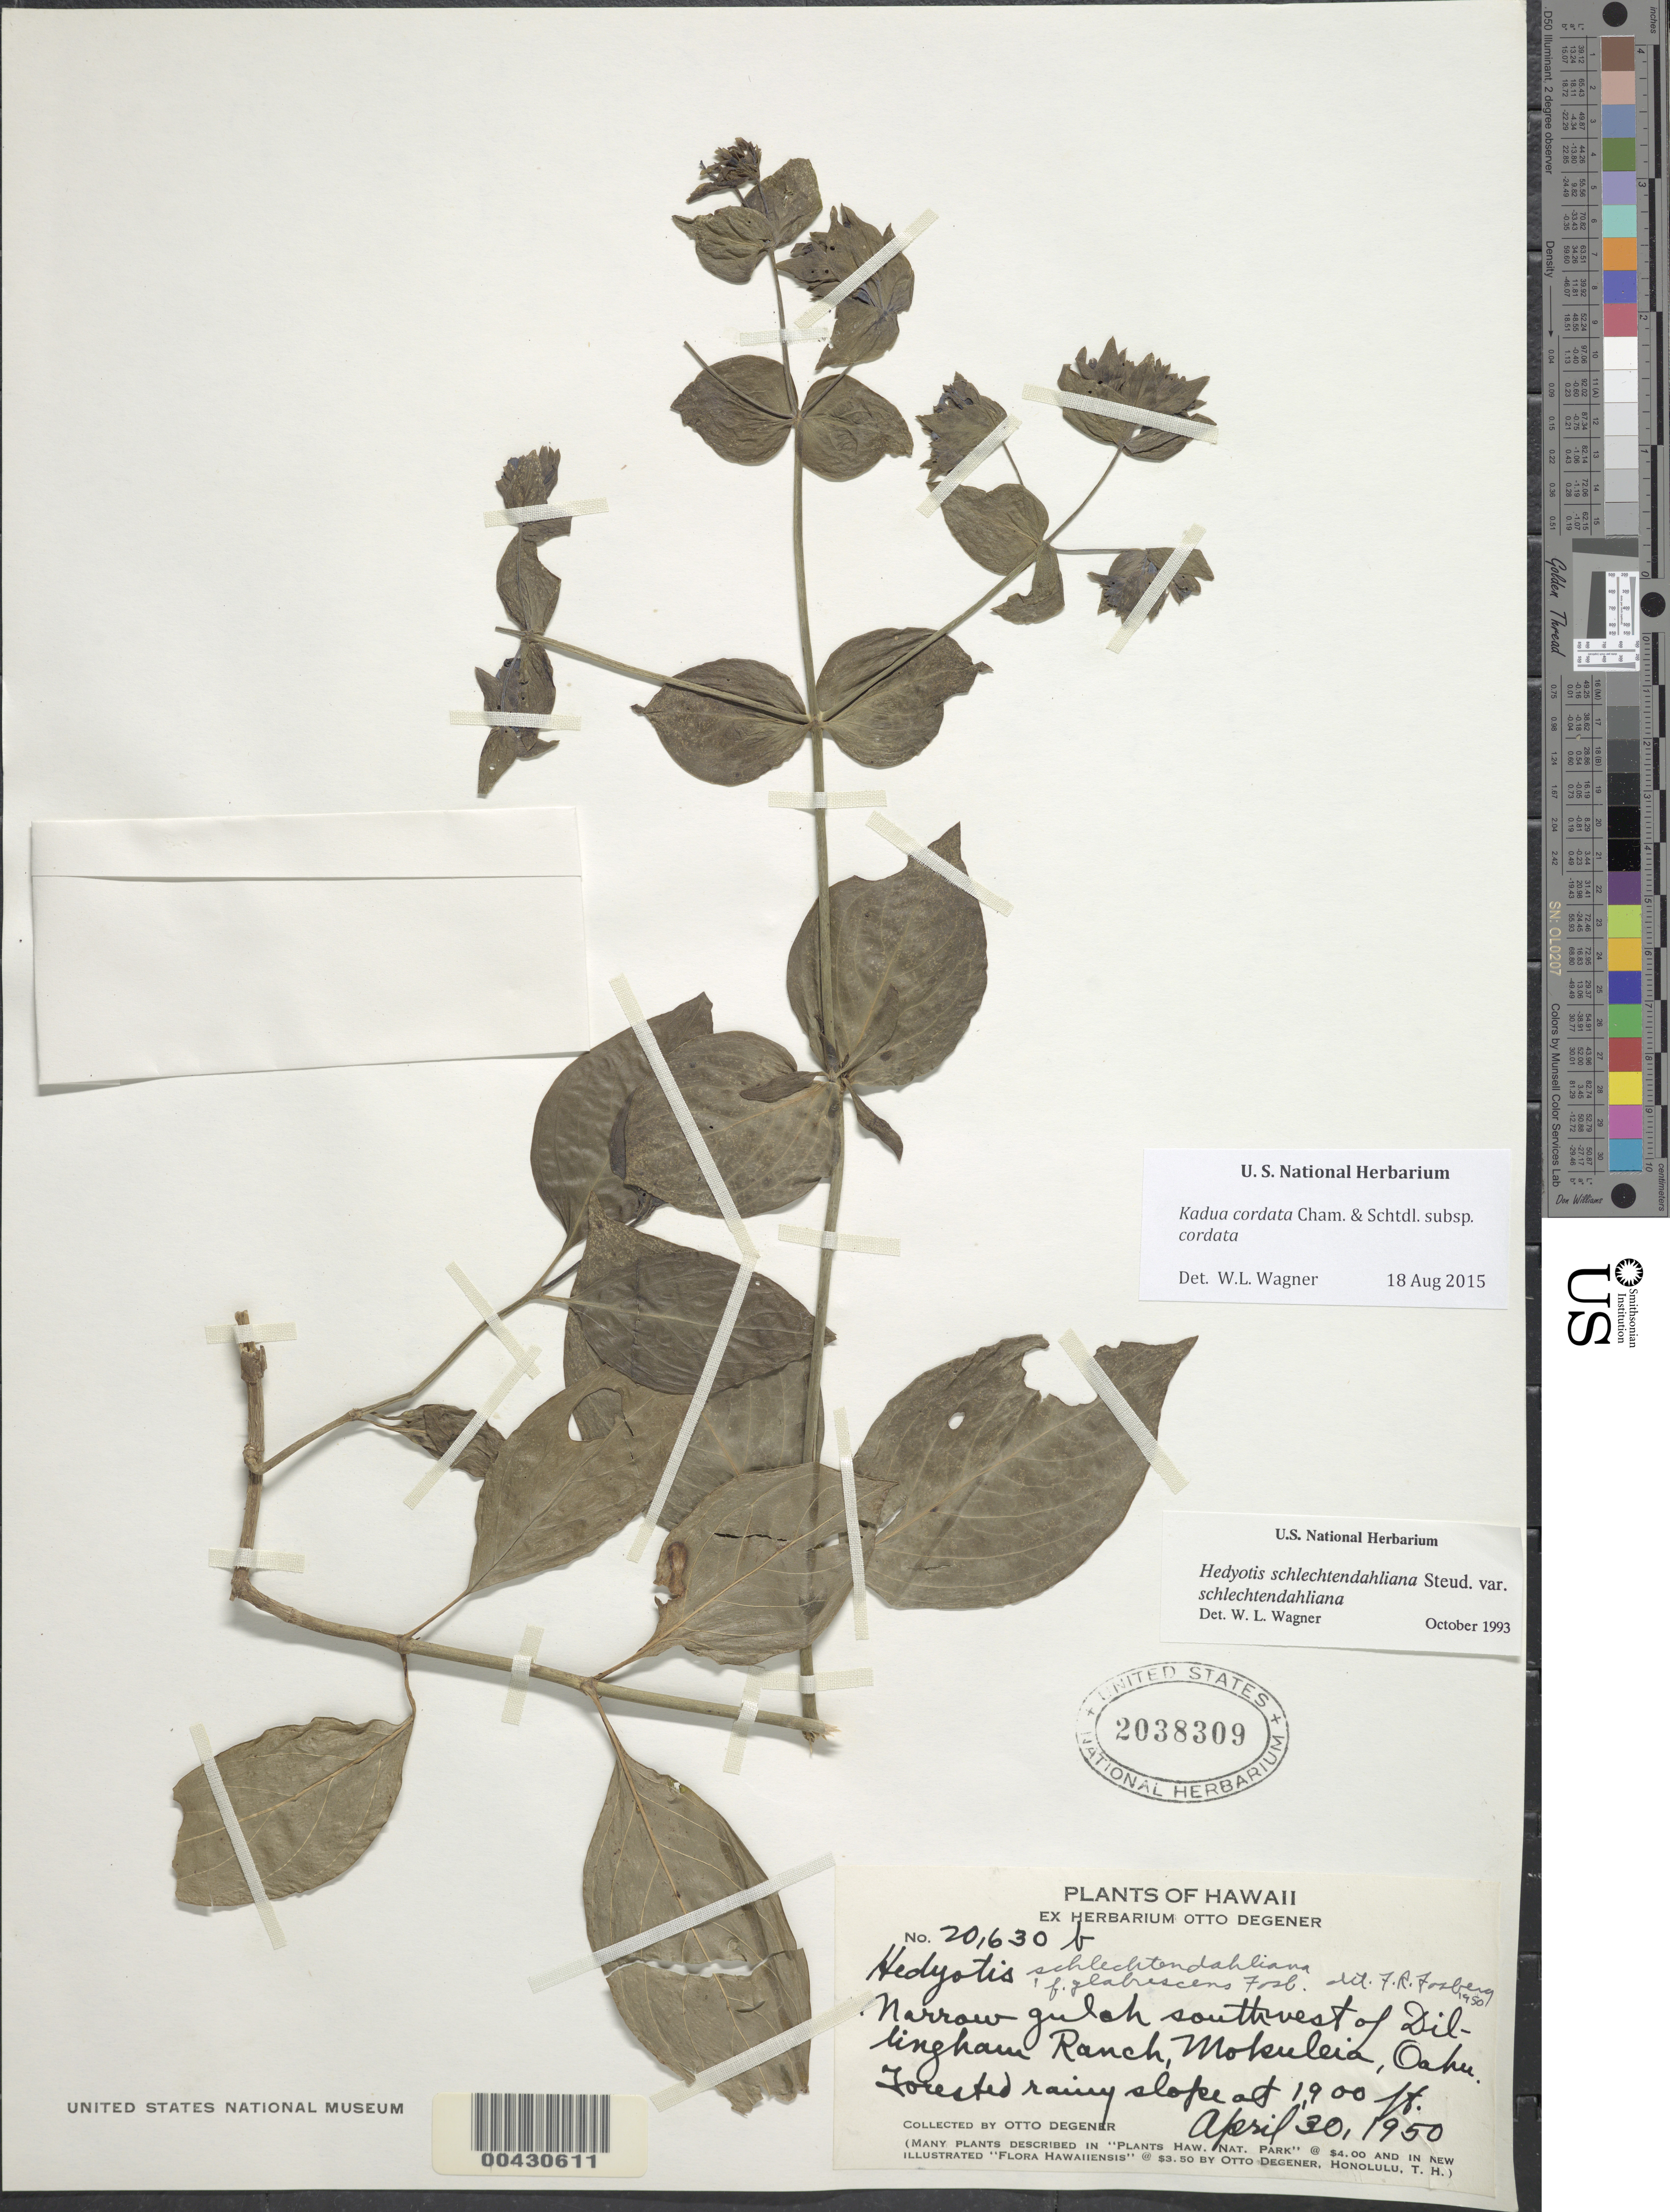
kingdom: Plantae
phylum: Tracheophyta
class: Magnoliopsida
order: Gentianales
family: Rubiaceae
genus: Kadua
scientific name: Kadua cordata subsp. cordata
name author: Cham. & Schltdl.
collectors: O. Degener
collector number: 20630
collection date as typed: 30 Apr 1950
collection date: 1950-04-30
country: United States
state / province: Hawaii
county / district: Honolulu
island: Oahu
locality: Narrow gulch southwest of Dillingham Ranch, Mokuleia.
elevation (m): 579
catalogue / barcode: US 2038309